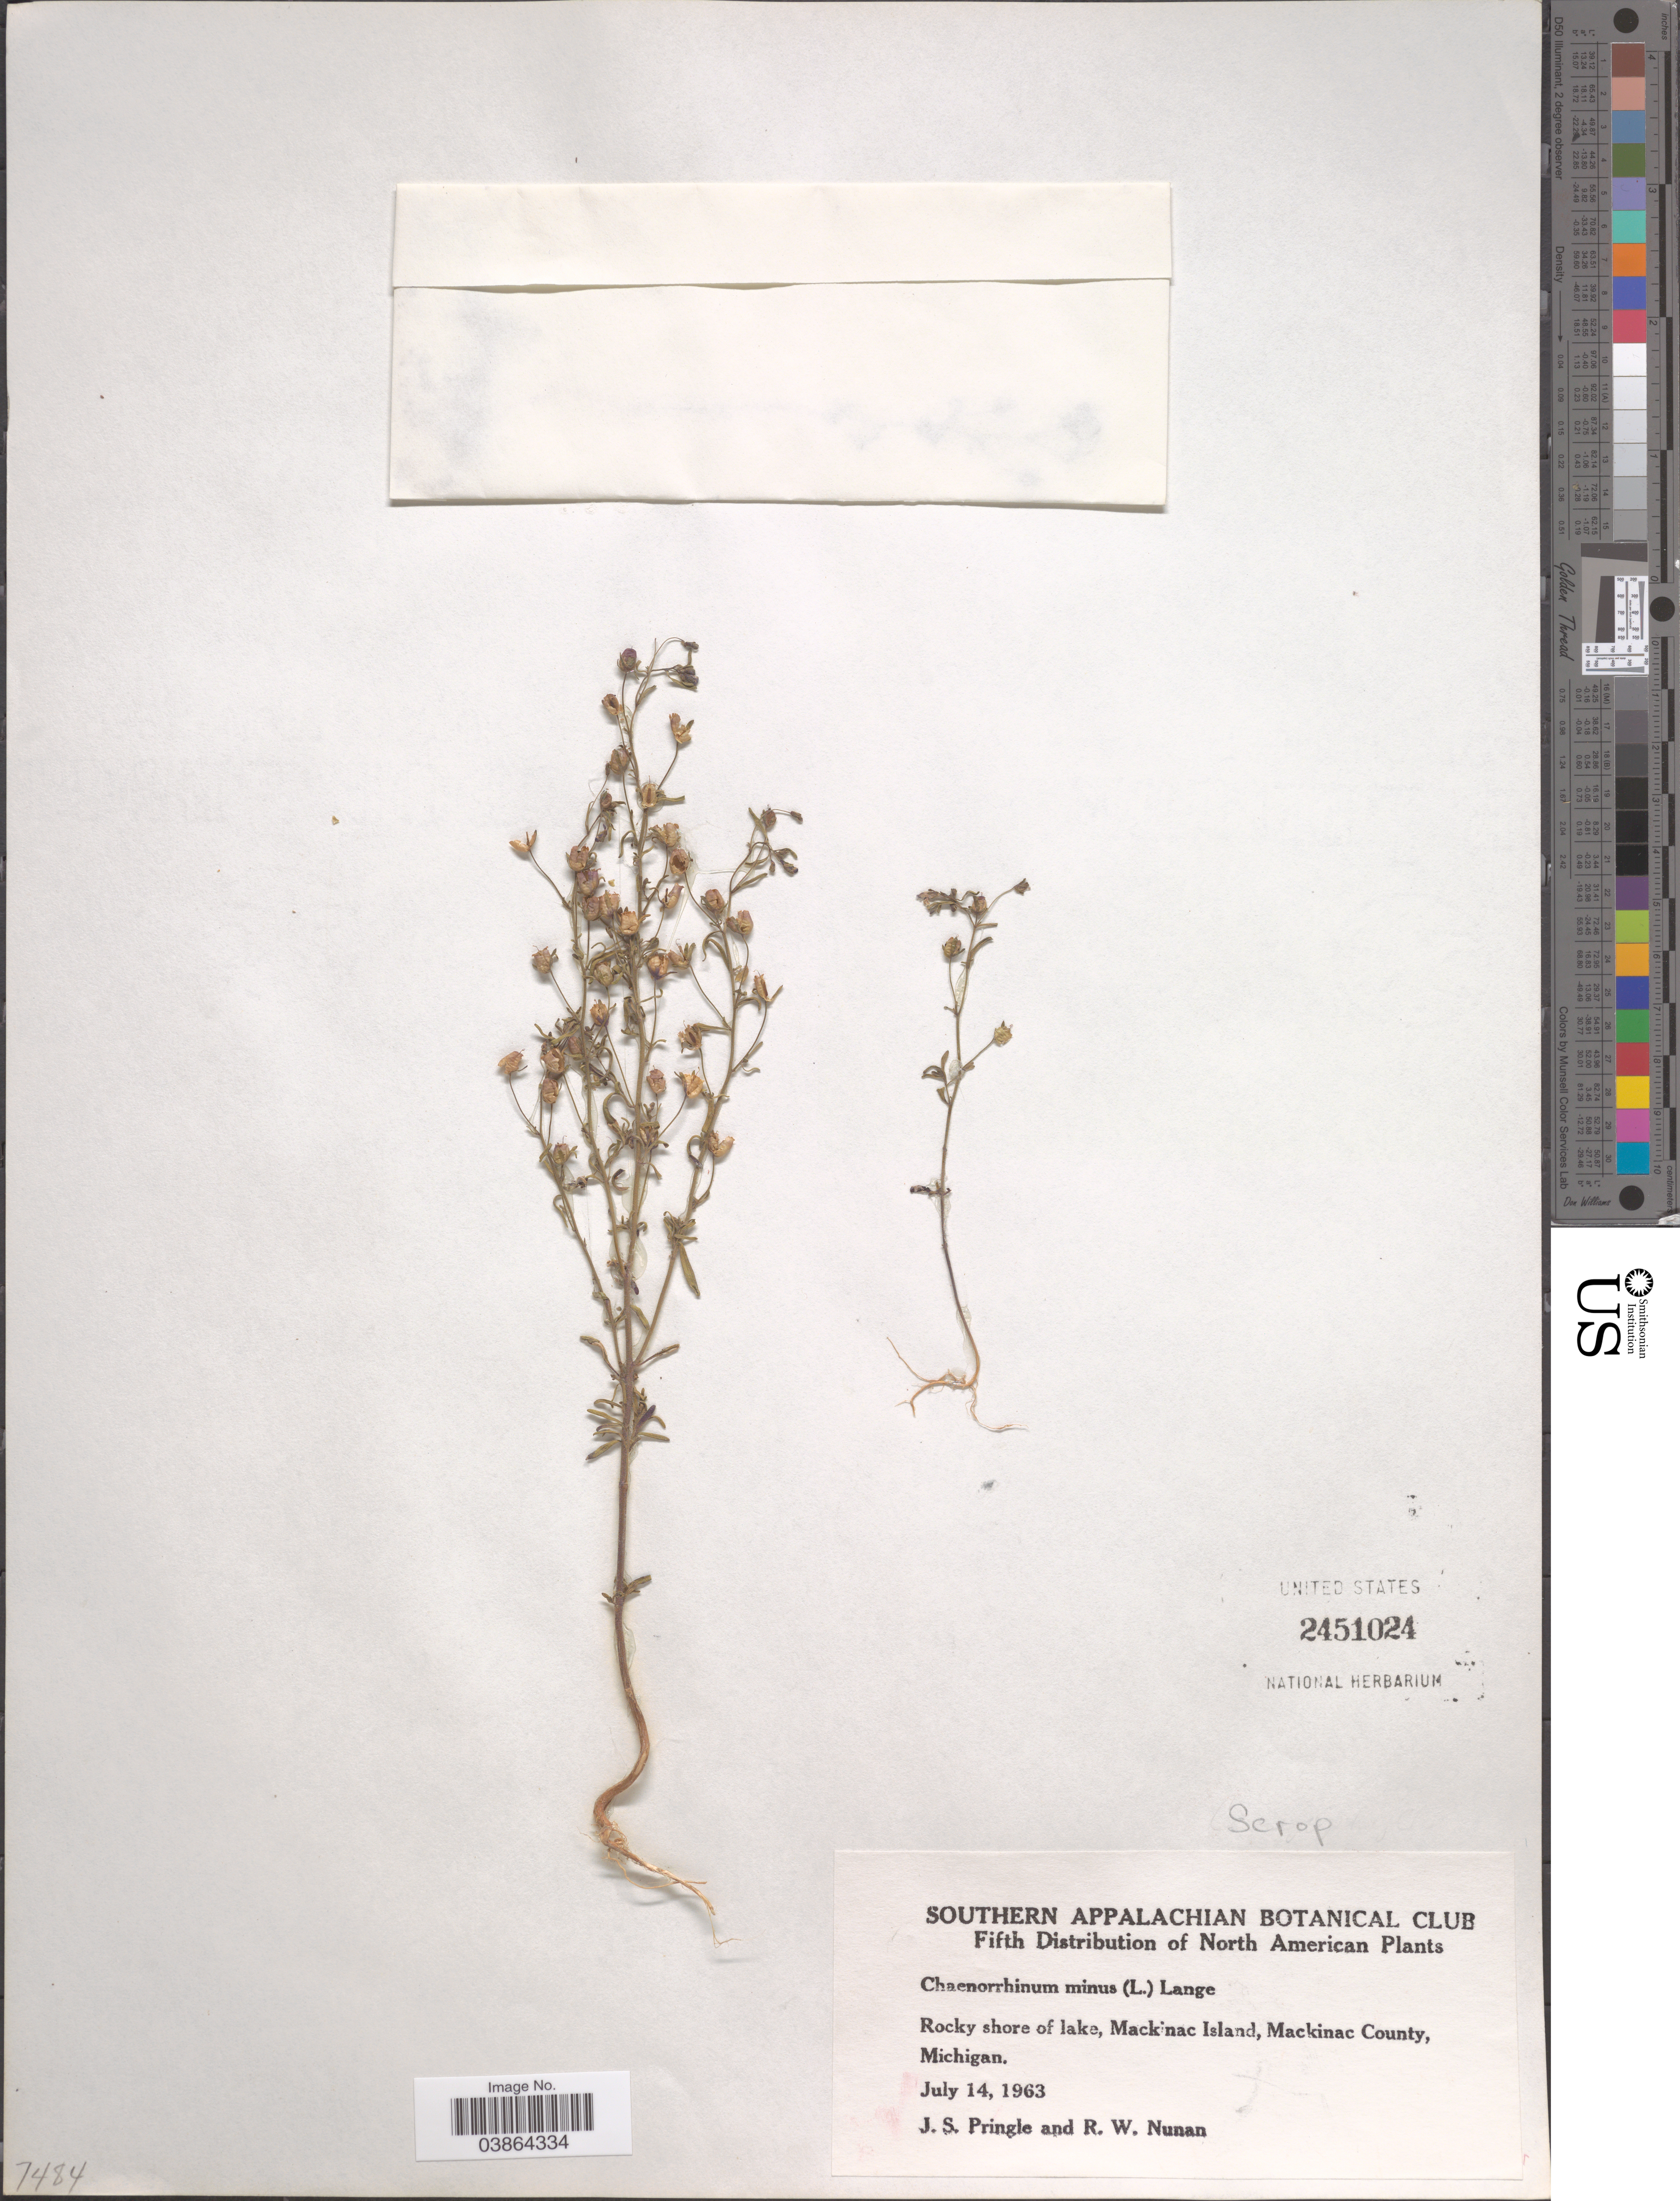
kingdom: Plantae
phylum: Tracheophyta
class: Magnoliopsida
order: Lamiales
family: Plantaginaceae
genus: Chaenorrhinum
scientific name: Chaenorrhinum minor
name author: (L.) Lange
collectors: J. S. Pringle & R. Nunan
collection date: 1963-07-14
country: United States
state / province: Michigan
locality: Rocky shore of lake, Mackinac Island, Mackinac County.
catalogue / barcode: US 2451024